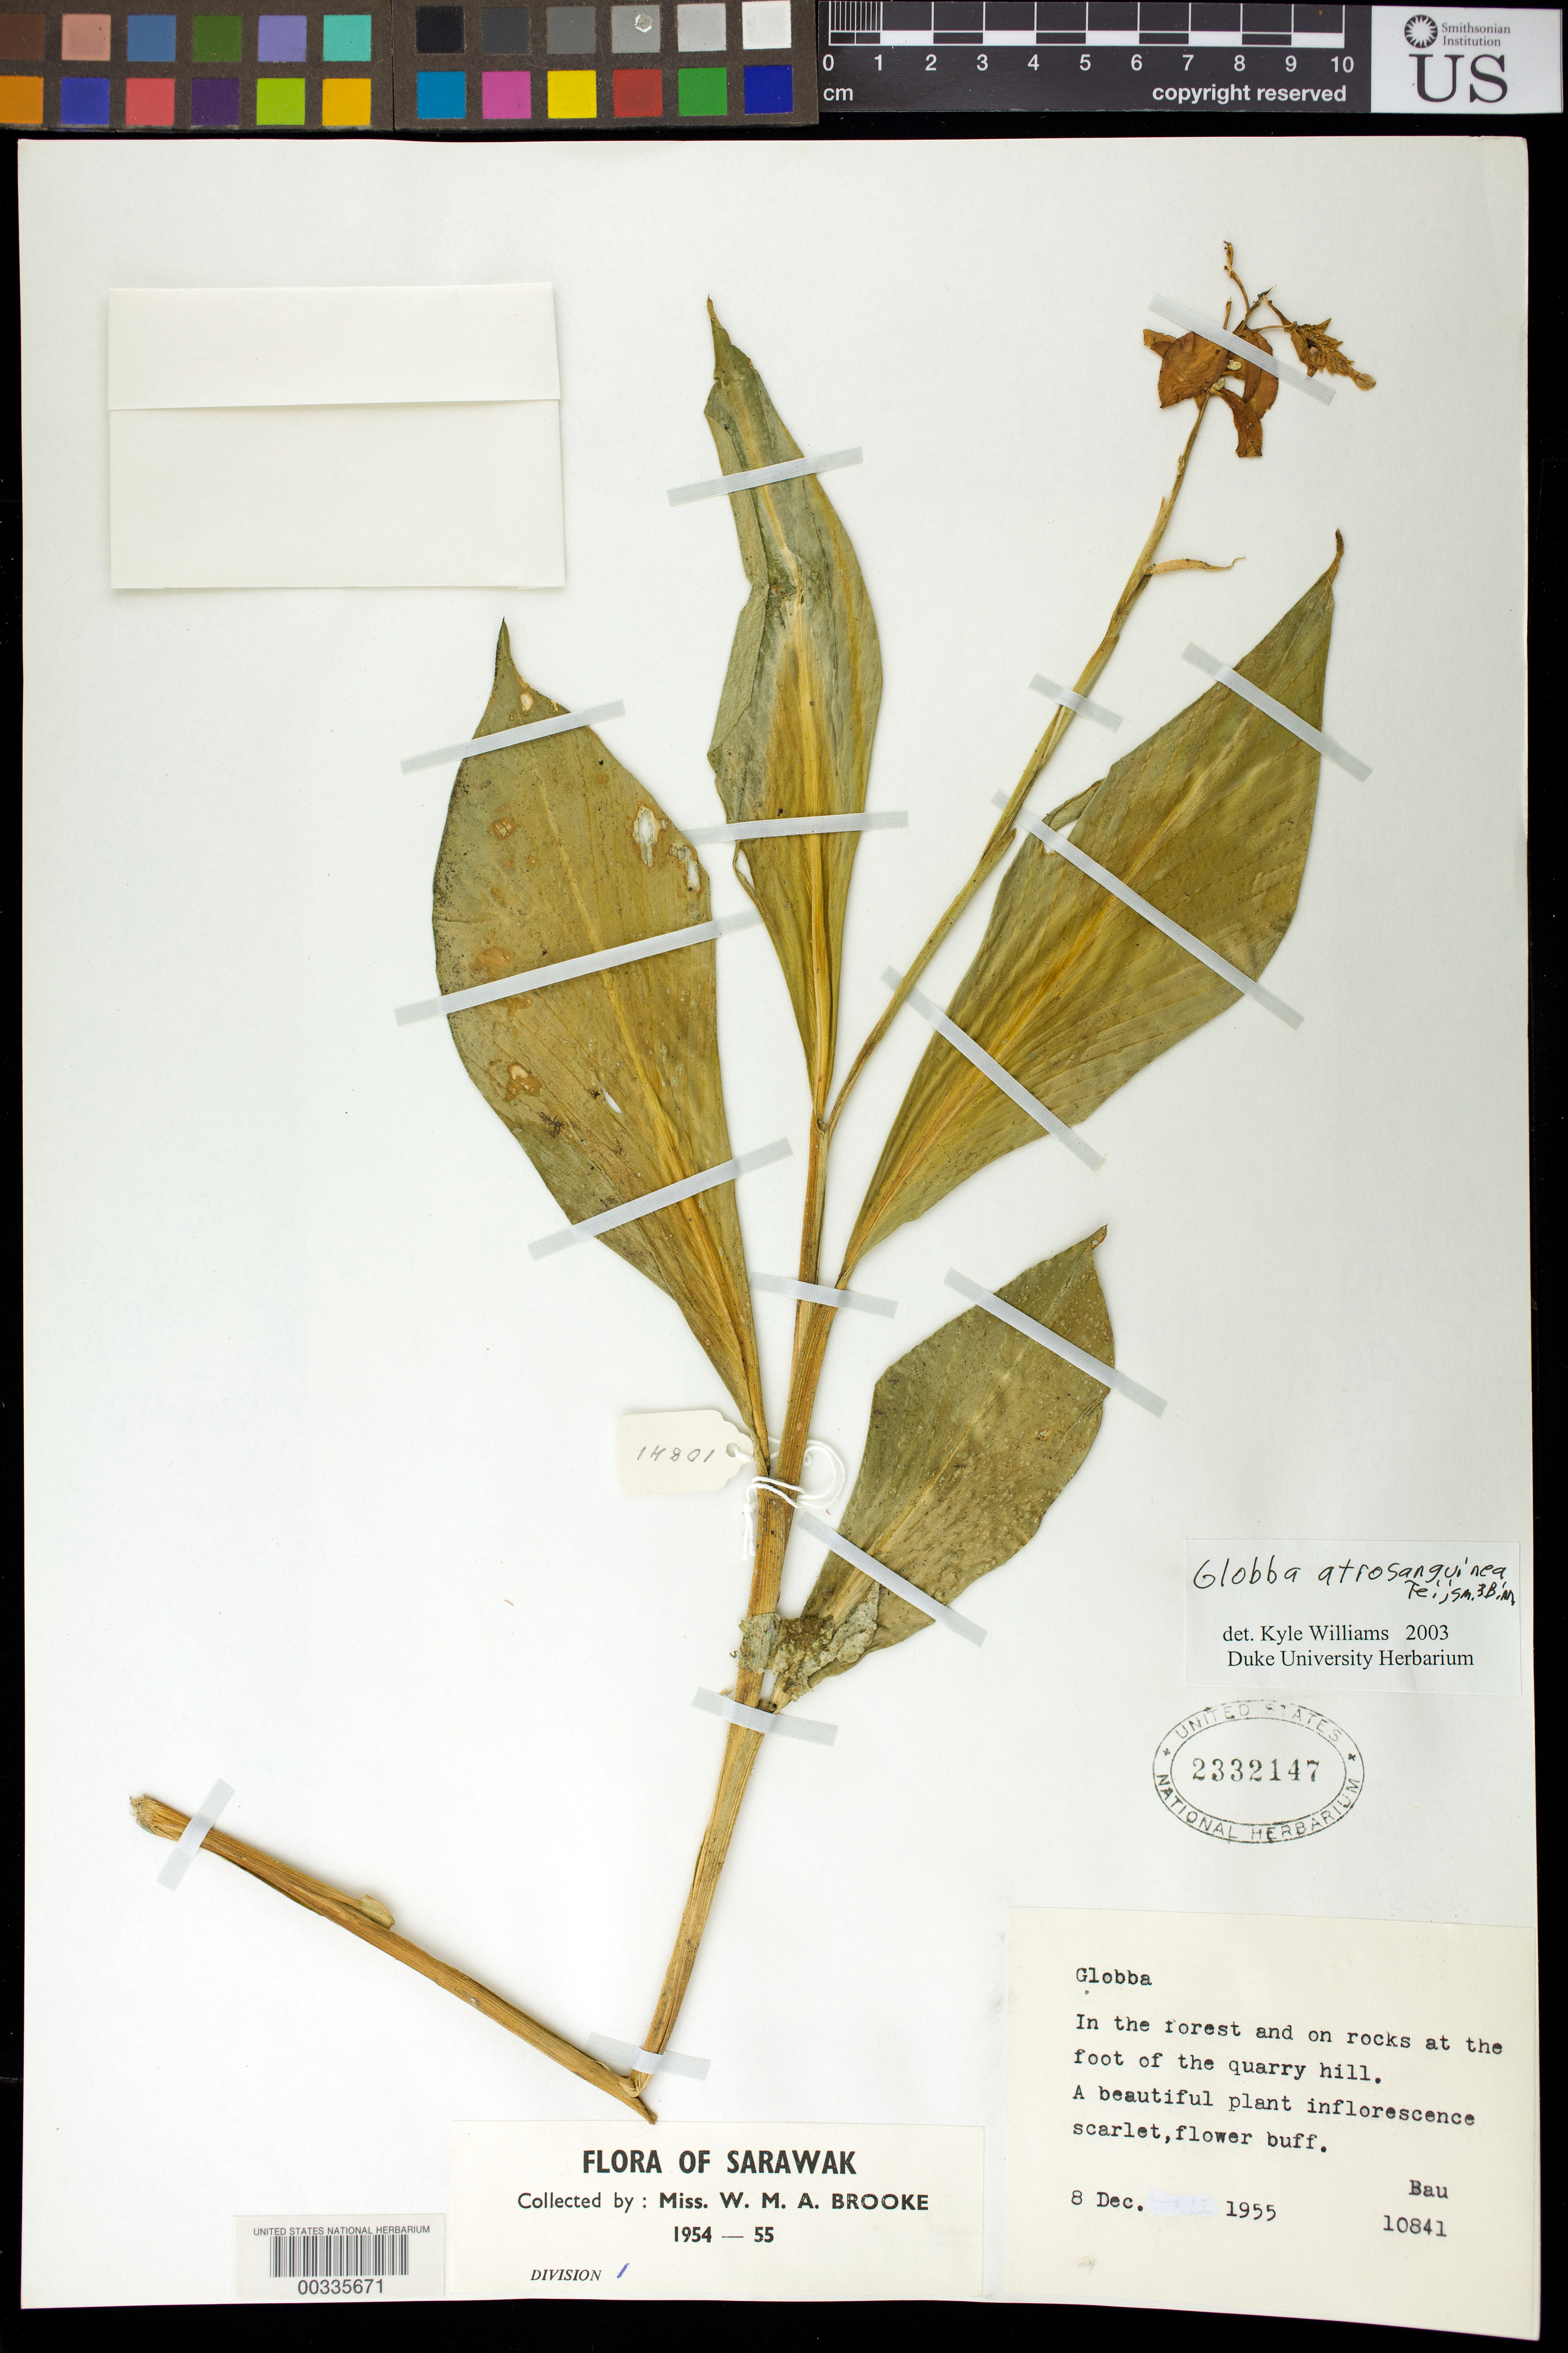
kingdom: Plantae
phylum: Tracheophyta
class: Liliopsida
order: Zingiberales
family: Zingiberaceae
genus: Globba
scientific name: Globba atrosanguinea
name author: Teijsm. & Binn.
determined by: Williams, K. J.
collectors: W. Brooke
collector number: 10841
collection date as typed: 08 Dec 1955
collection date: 1955-12-08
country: Malaysia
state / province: Sarawak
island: Borneo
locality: Bau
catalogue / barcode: US 2332147